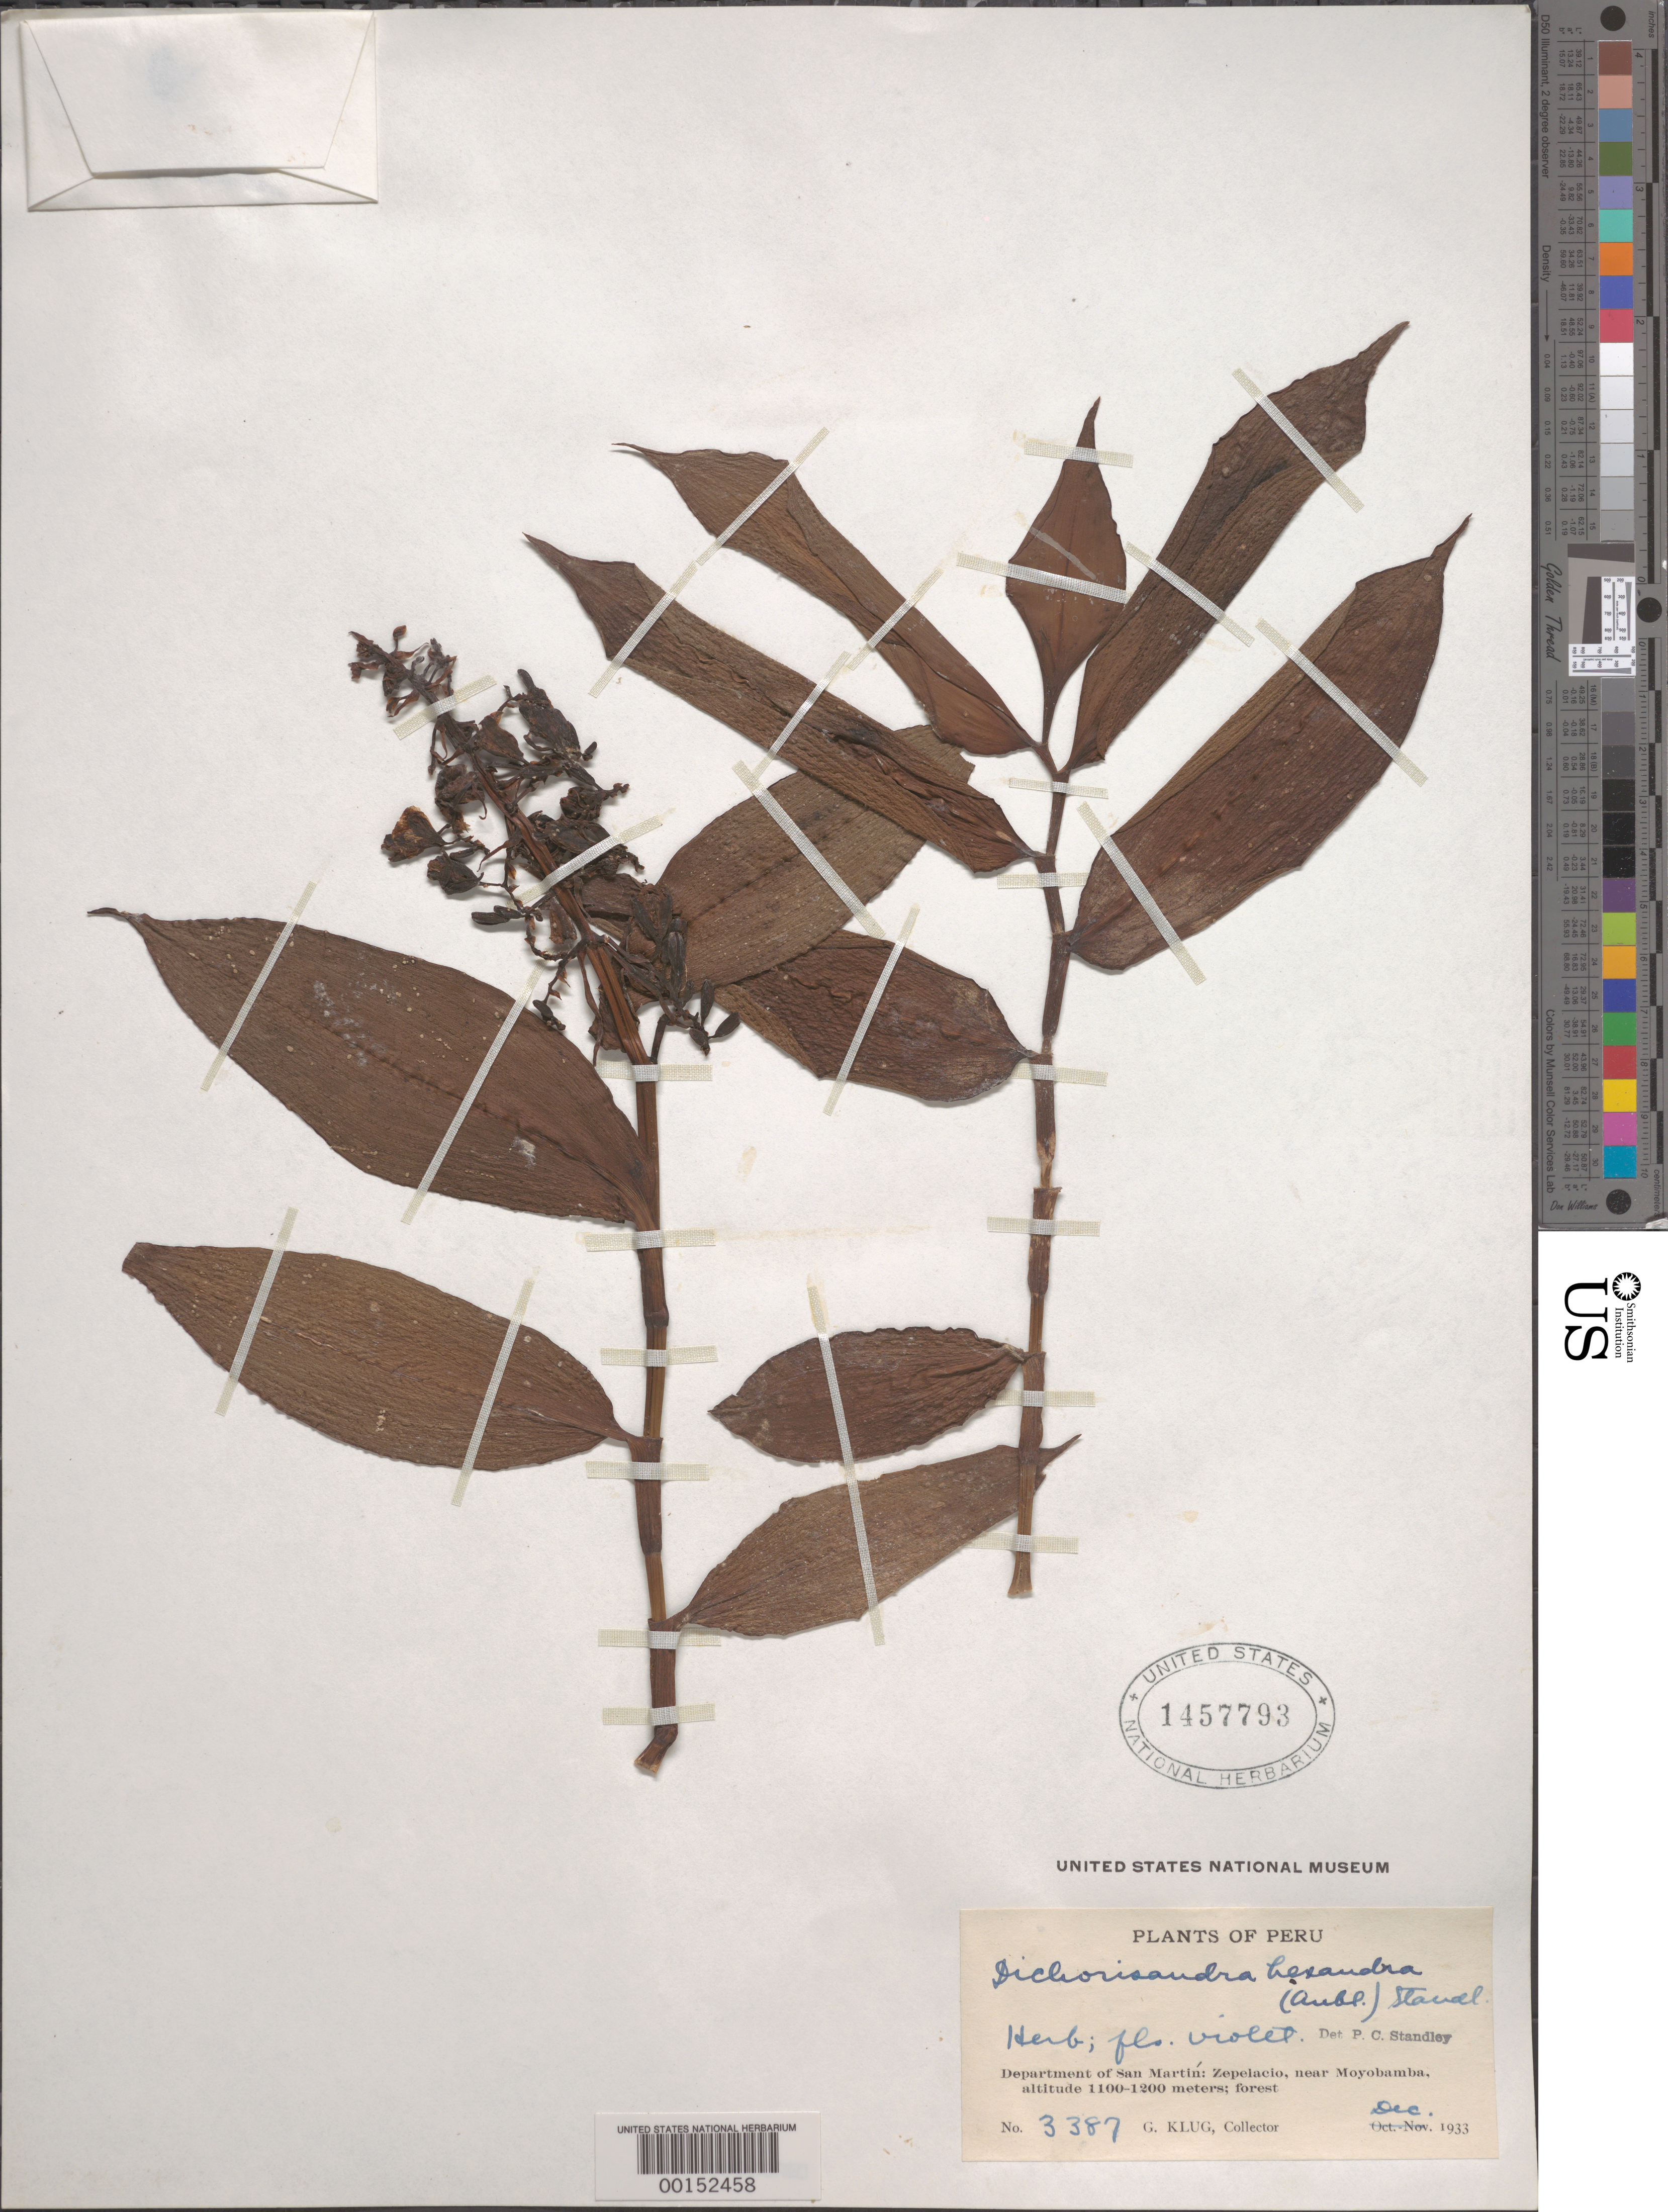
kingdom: Plantae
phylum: Tracheophyta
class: Liliopsida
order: Commelinales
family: Commelinaceae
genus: Dichorisandra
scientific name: Dichorisandra hexandra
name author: (Aubl.) Standl.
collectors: O. Klug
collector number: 3387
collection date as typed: Dec 1933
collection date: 1933-12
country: Peru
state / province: San Martín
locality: Zepelacio, near moyobamba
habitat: Forest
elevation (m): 1100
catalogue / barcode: US 1457793